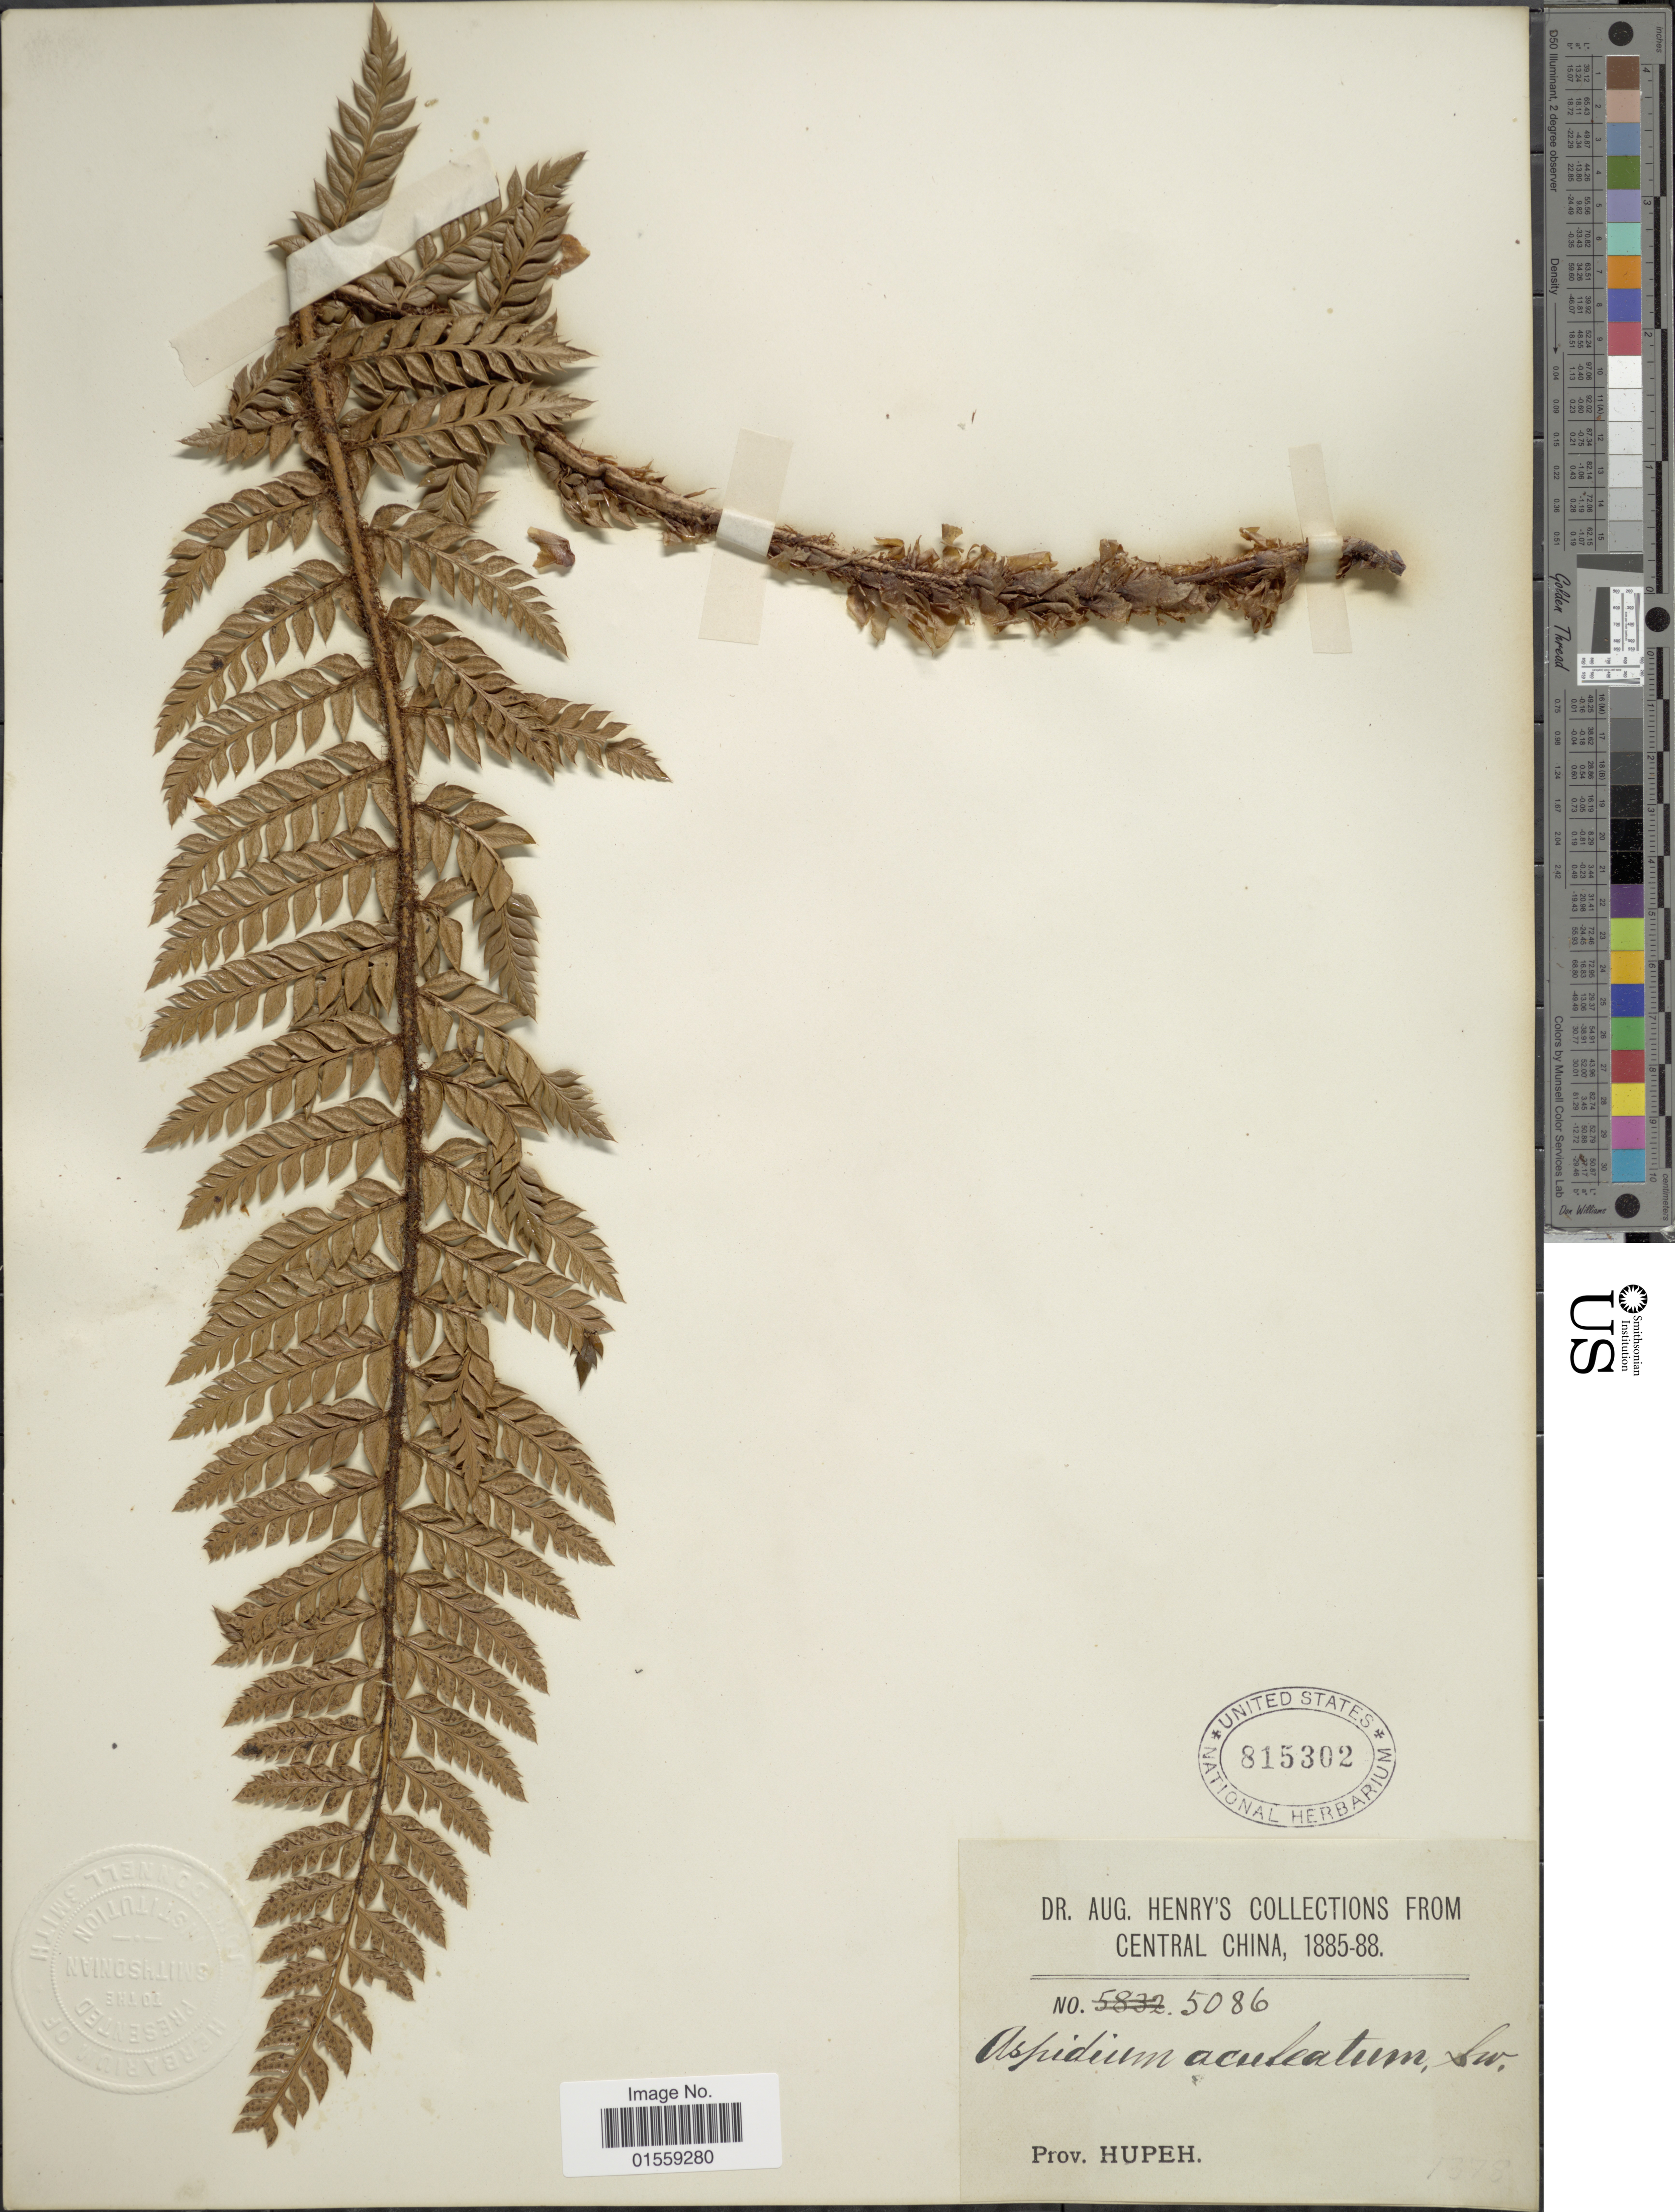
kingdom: Plantae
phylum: Tracheophyta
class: Polypodiopsida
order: Polypodiales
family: Dryopteridaceae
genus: Polystichum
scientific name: Polystichum neolobatum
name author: Nakai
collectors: A. Henry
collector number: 5086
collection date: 1885/1888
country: China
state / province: Hubei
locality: Central China, Hupeh.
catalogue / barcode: US 815302